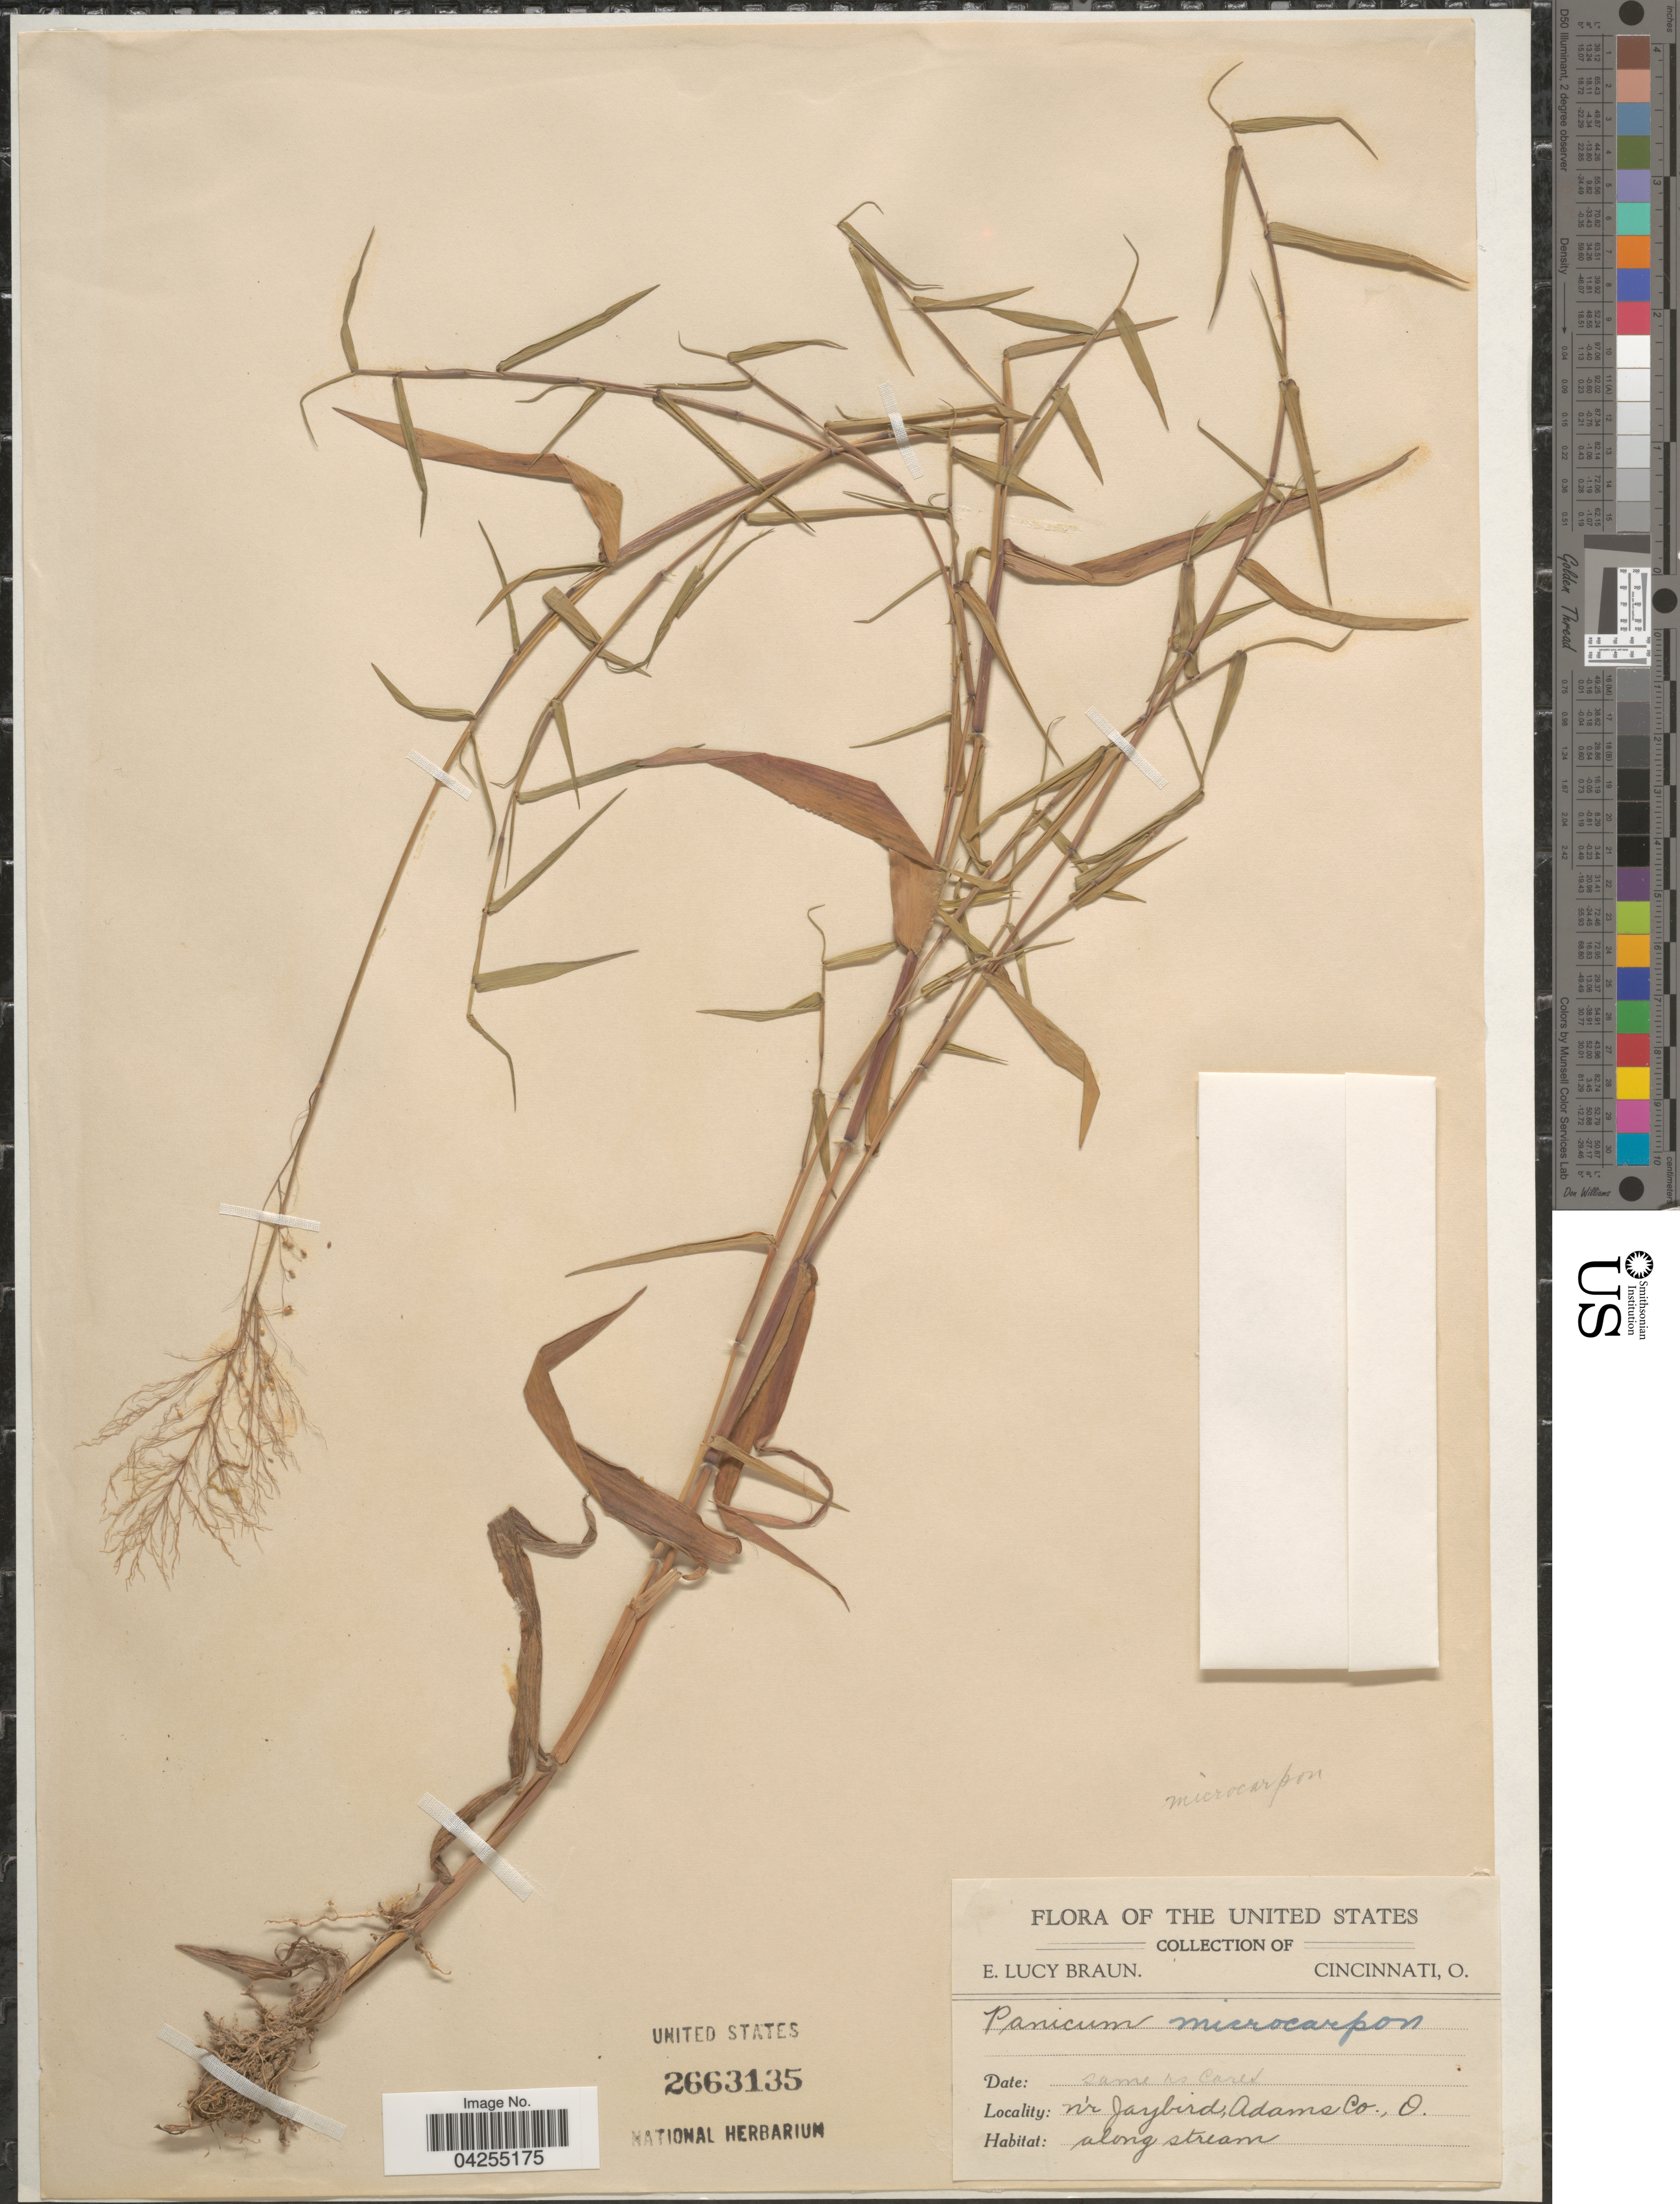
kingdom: Plantae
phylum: Tracheophyta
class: Liliopsida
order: Poales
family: Poaceae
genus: Dichanthelium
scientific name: Dichanthelium dichotomum var. dichotomum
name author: (L.) Gould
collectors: E. L. Braun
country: United States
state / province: Ohio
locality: N'r Jaybird, Adams Co.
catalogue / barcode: US 2663135